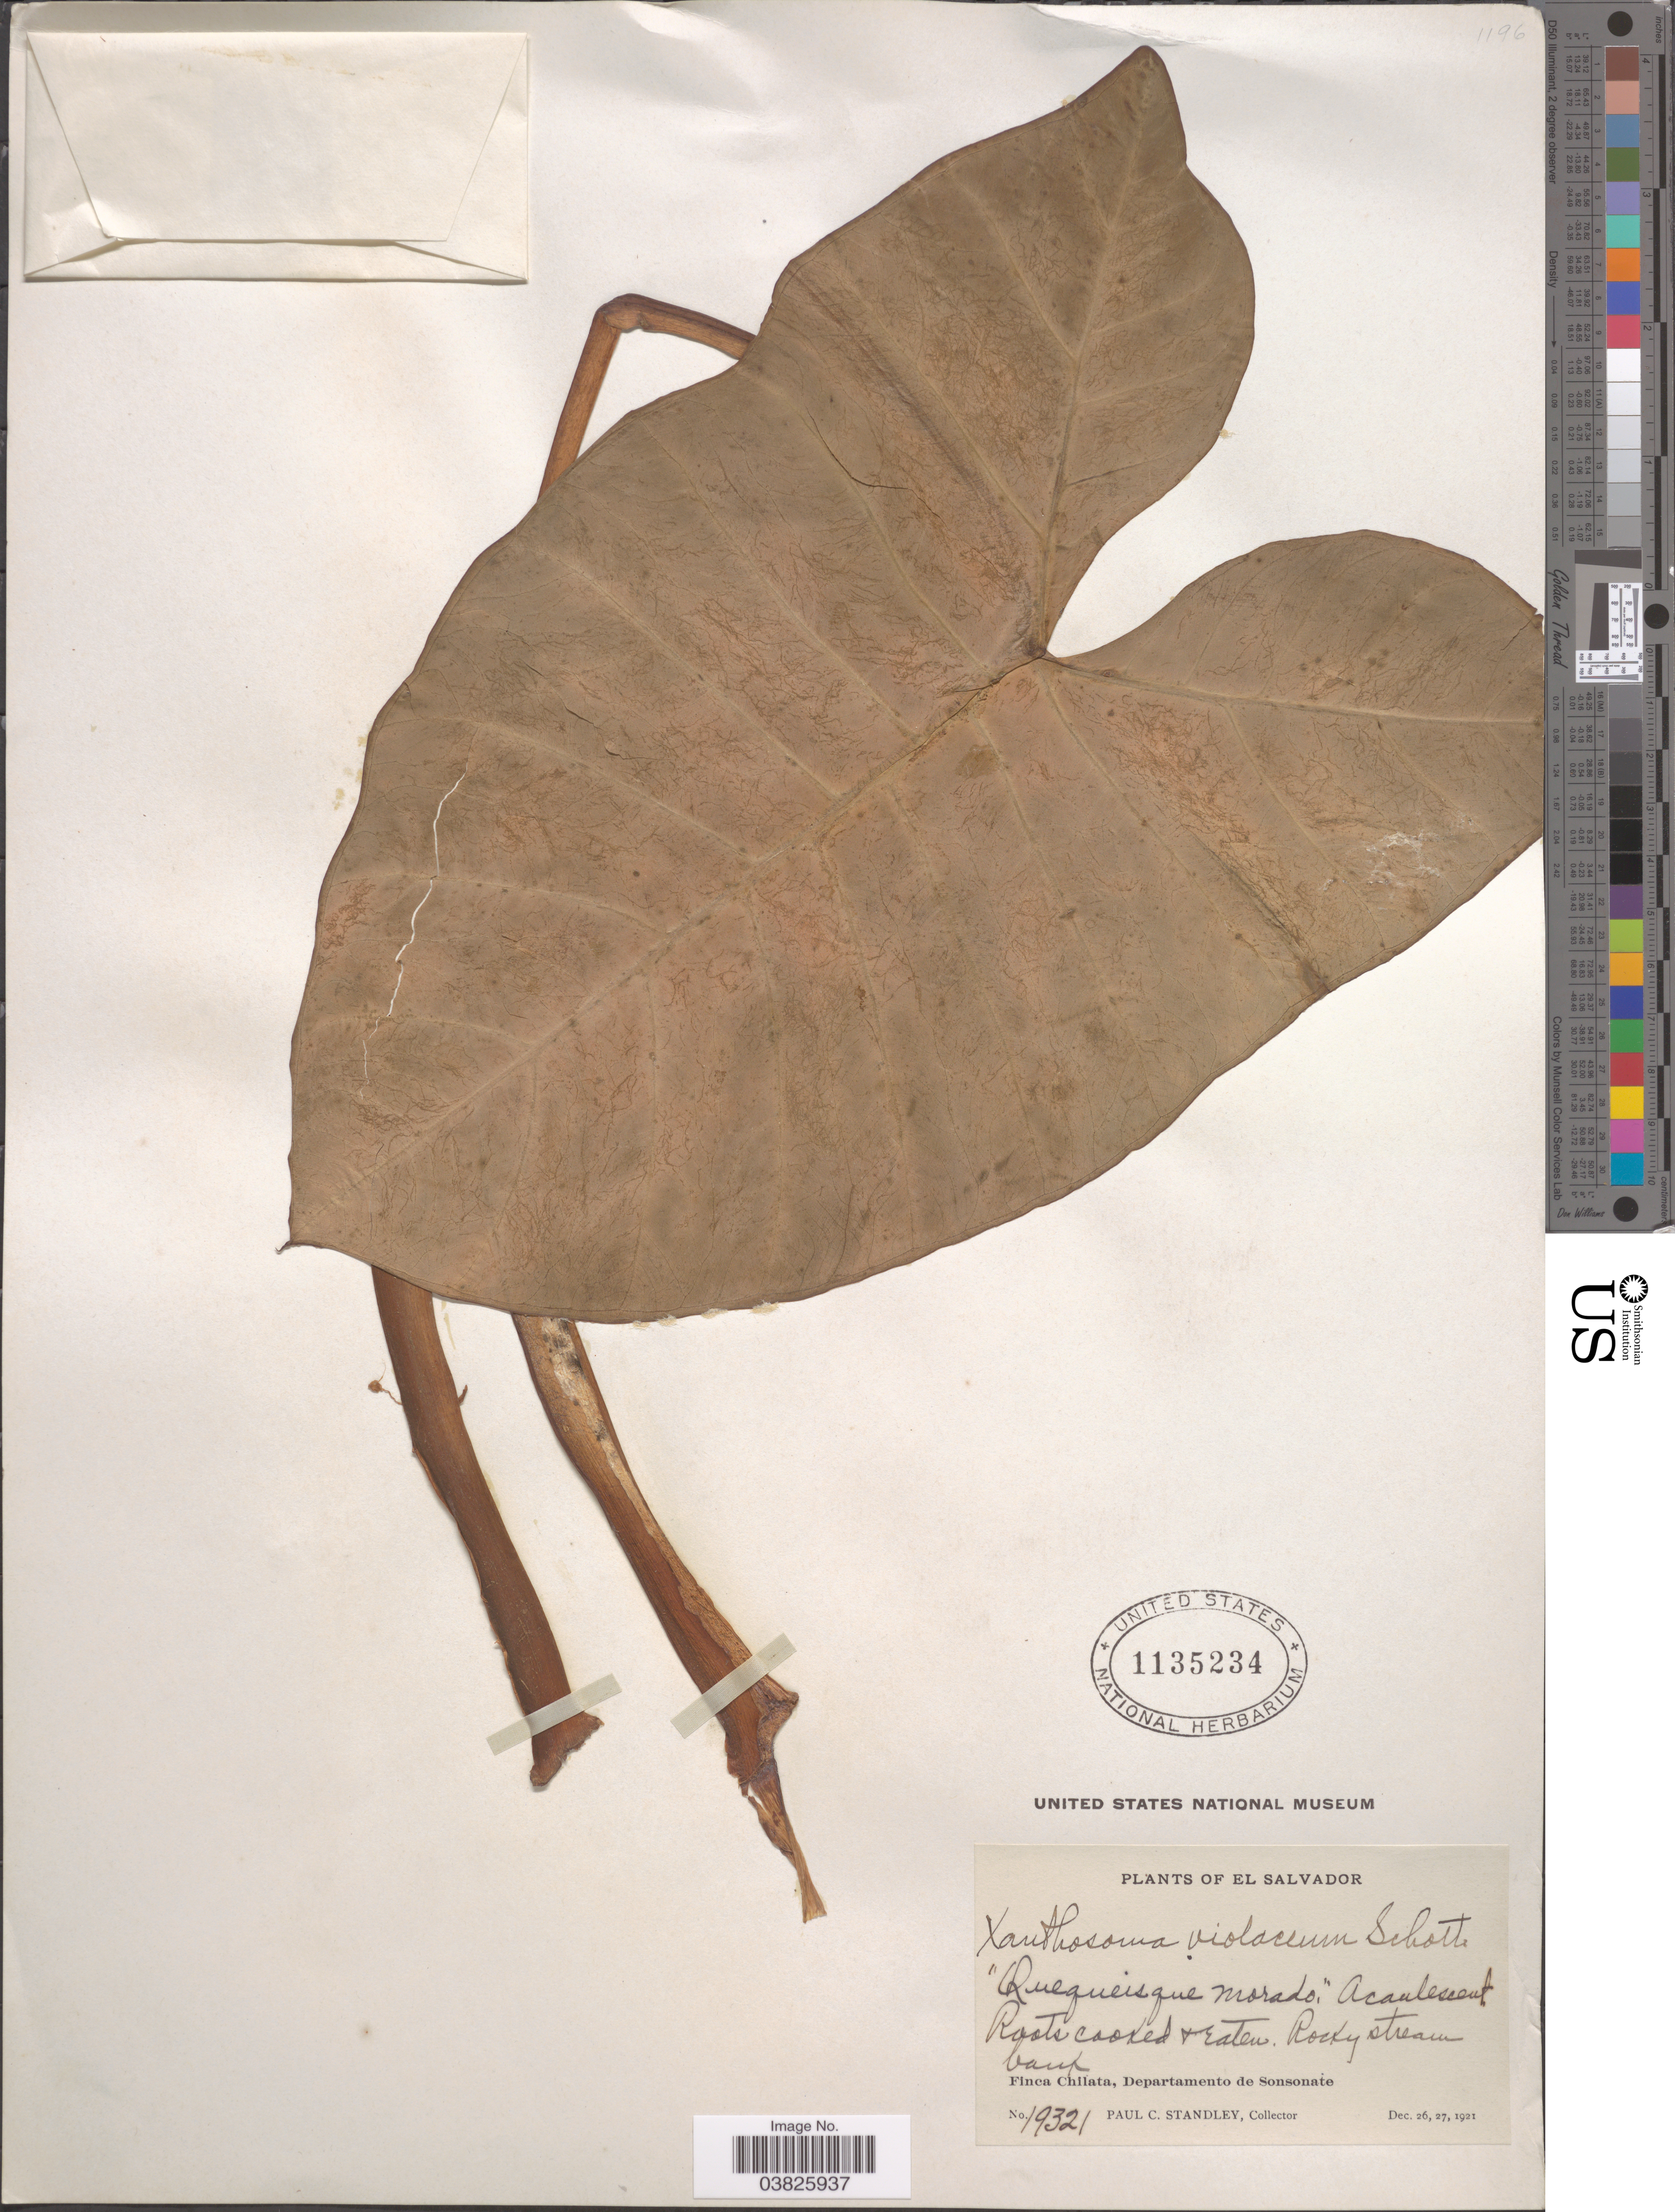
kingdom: Plantae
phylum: Tracheophyta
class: Liliopsida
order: Alismatales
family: Araceae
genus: Xanthosoma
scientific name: Xanthosoma violaceum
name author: Schott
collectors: P. C. Standley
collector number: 19321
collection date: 1921-12-26/1921-12-27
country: El Salvador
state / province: Sonsonate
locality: Finca Chilata, Departamento de Sonsonate.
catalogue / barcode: US 1135234